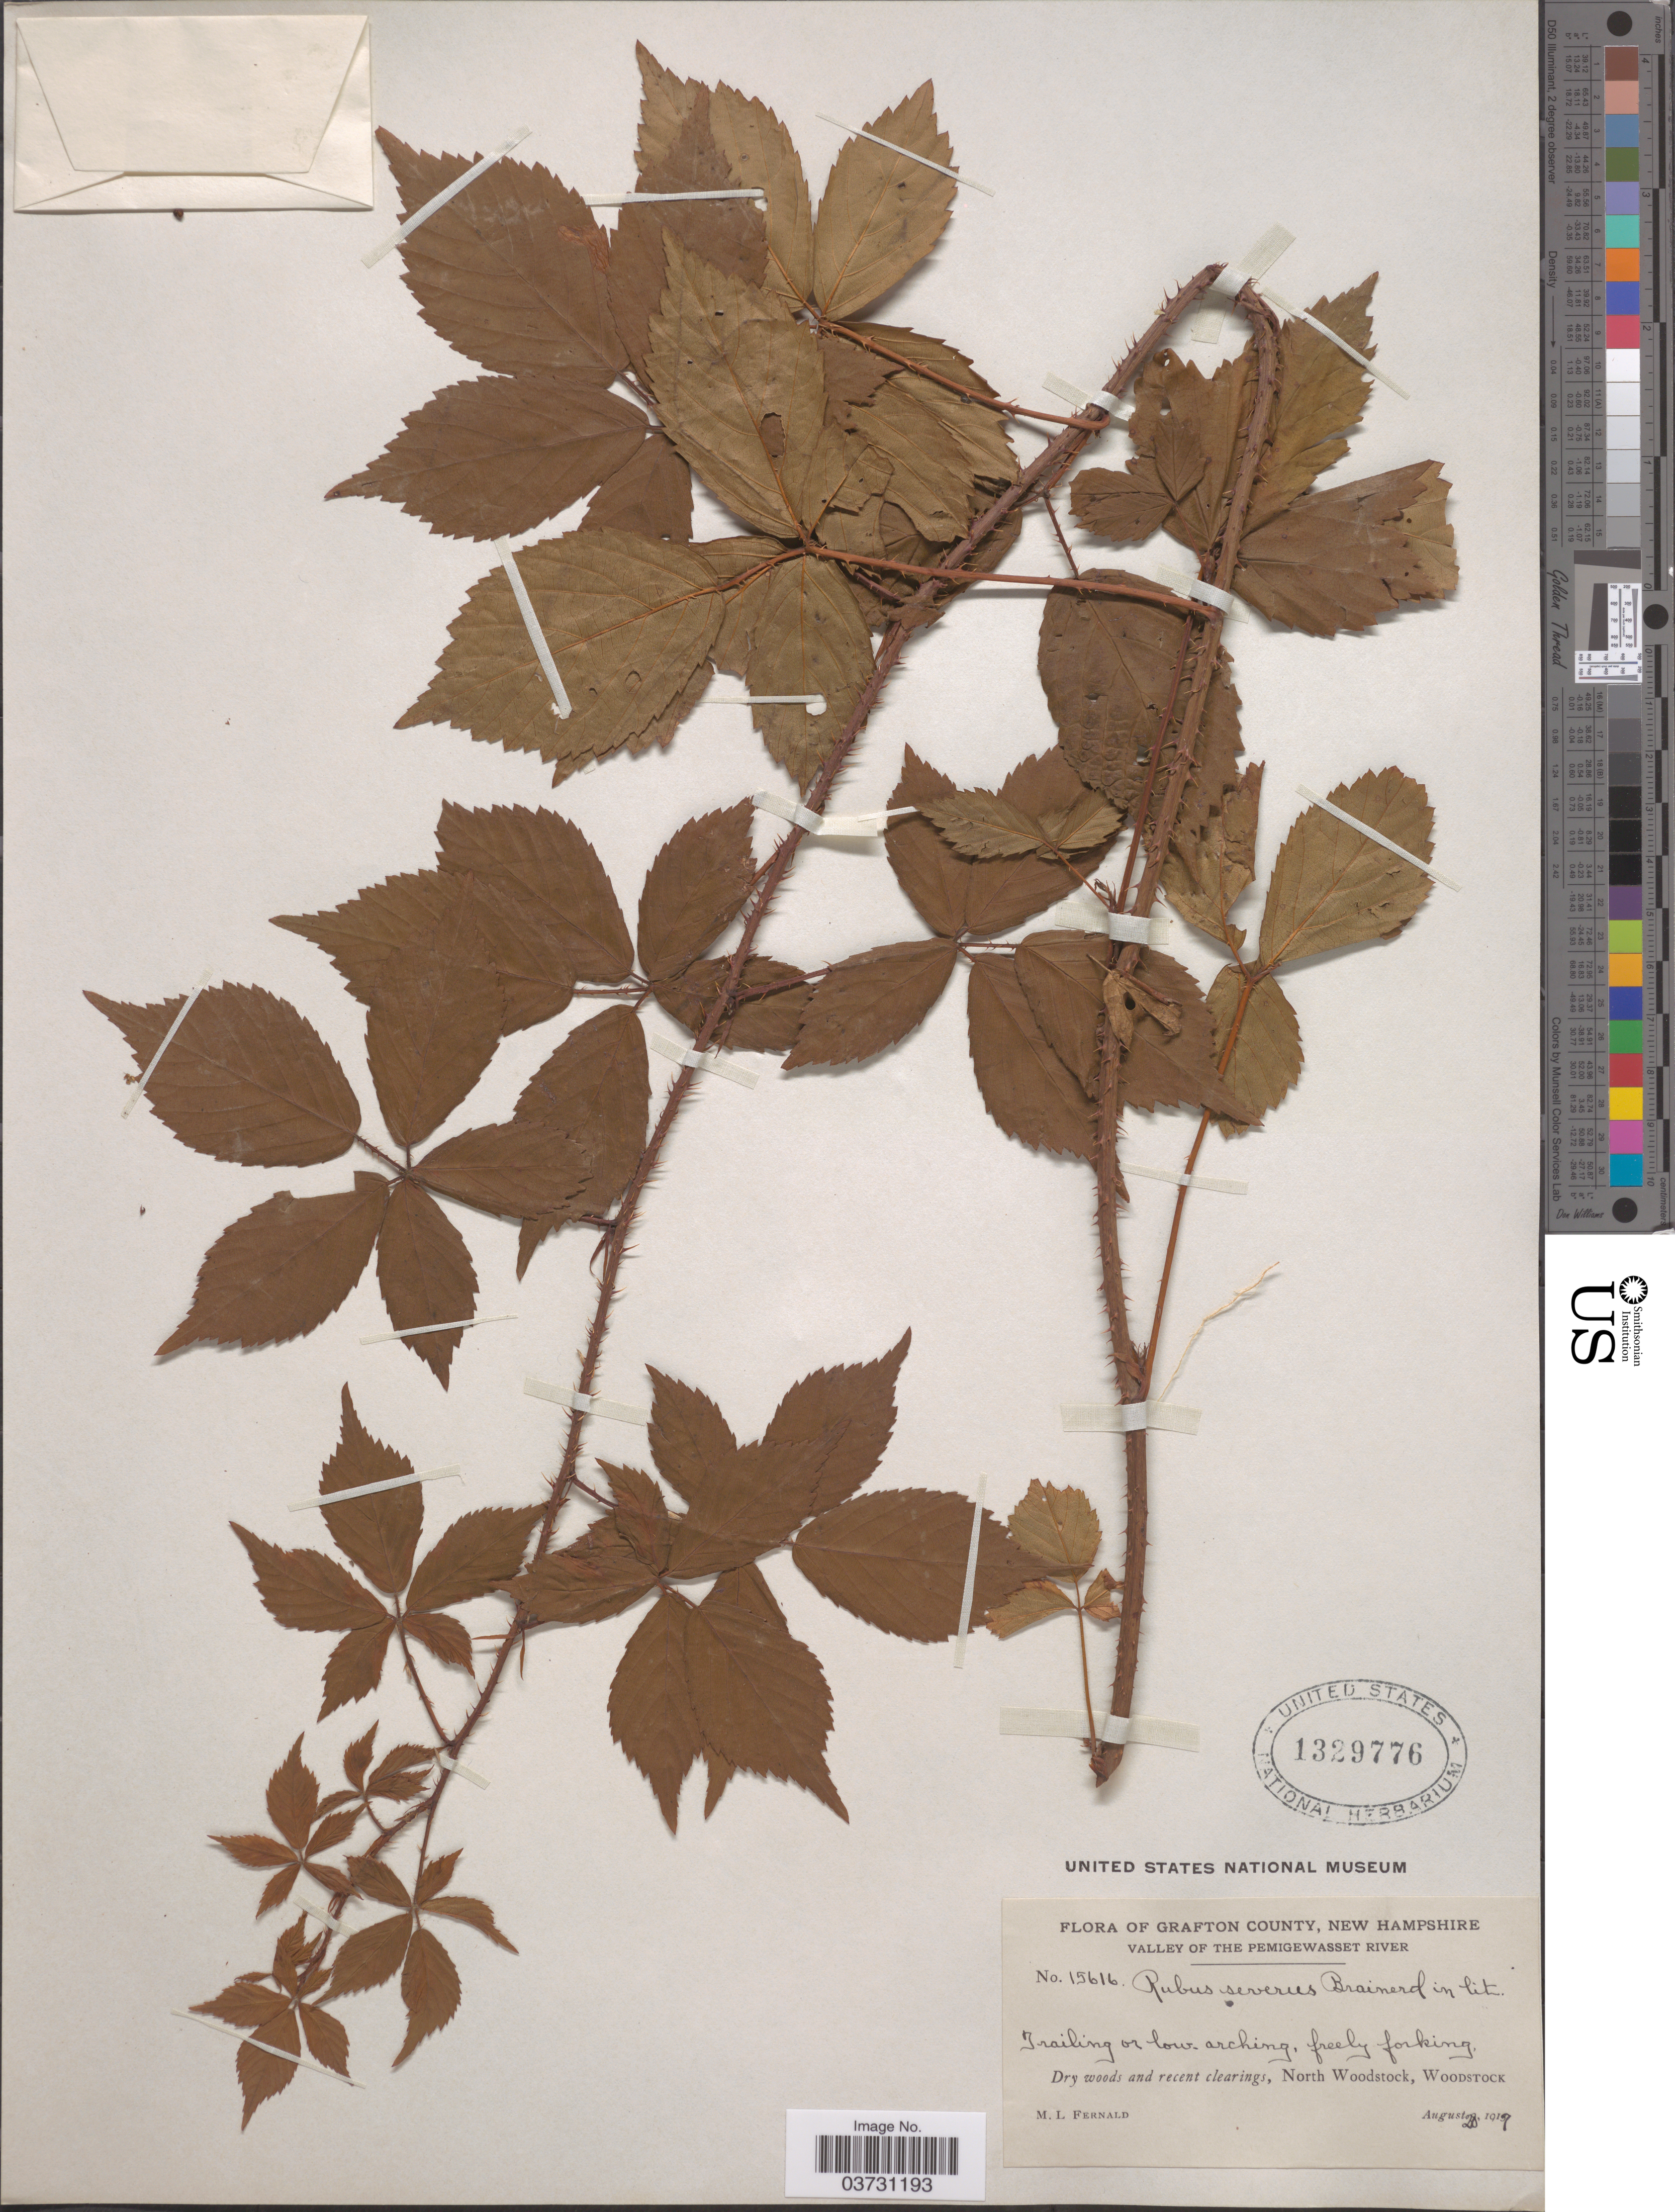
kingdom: Plantae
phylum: Tracheophyta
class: Magnoliopsida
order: Rosales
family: Rosaceae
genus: Rubus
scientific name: Rubus severus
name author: Brainerd ex Fernald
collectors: M. L. Fernald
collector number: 15616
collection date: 1917-08-28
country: United States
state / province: New Hampshire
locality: Grafton County. Valley of the Pemigewasset River. Dry woods and recent clearings, North Woodstock, Woodstock.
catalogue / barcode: US 1329776